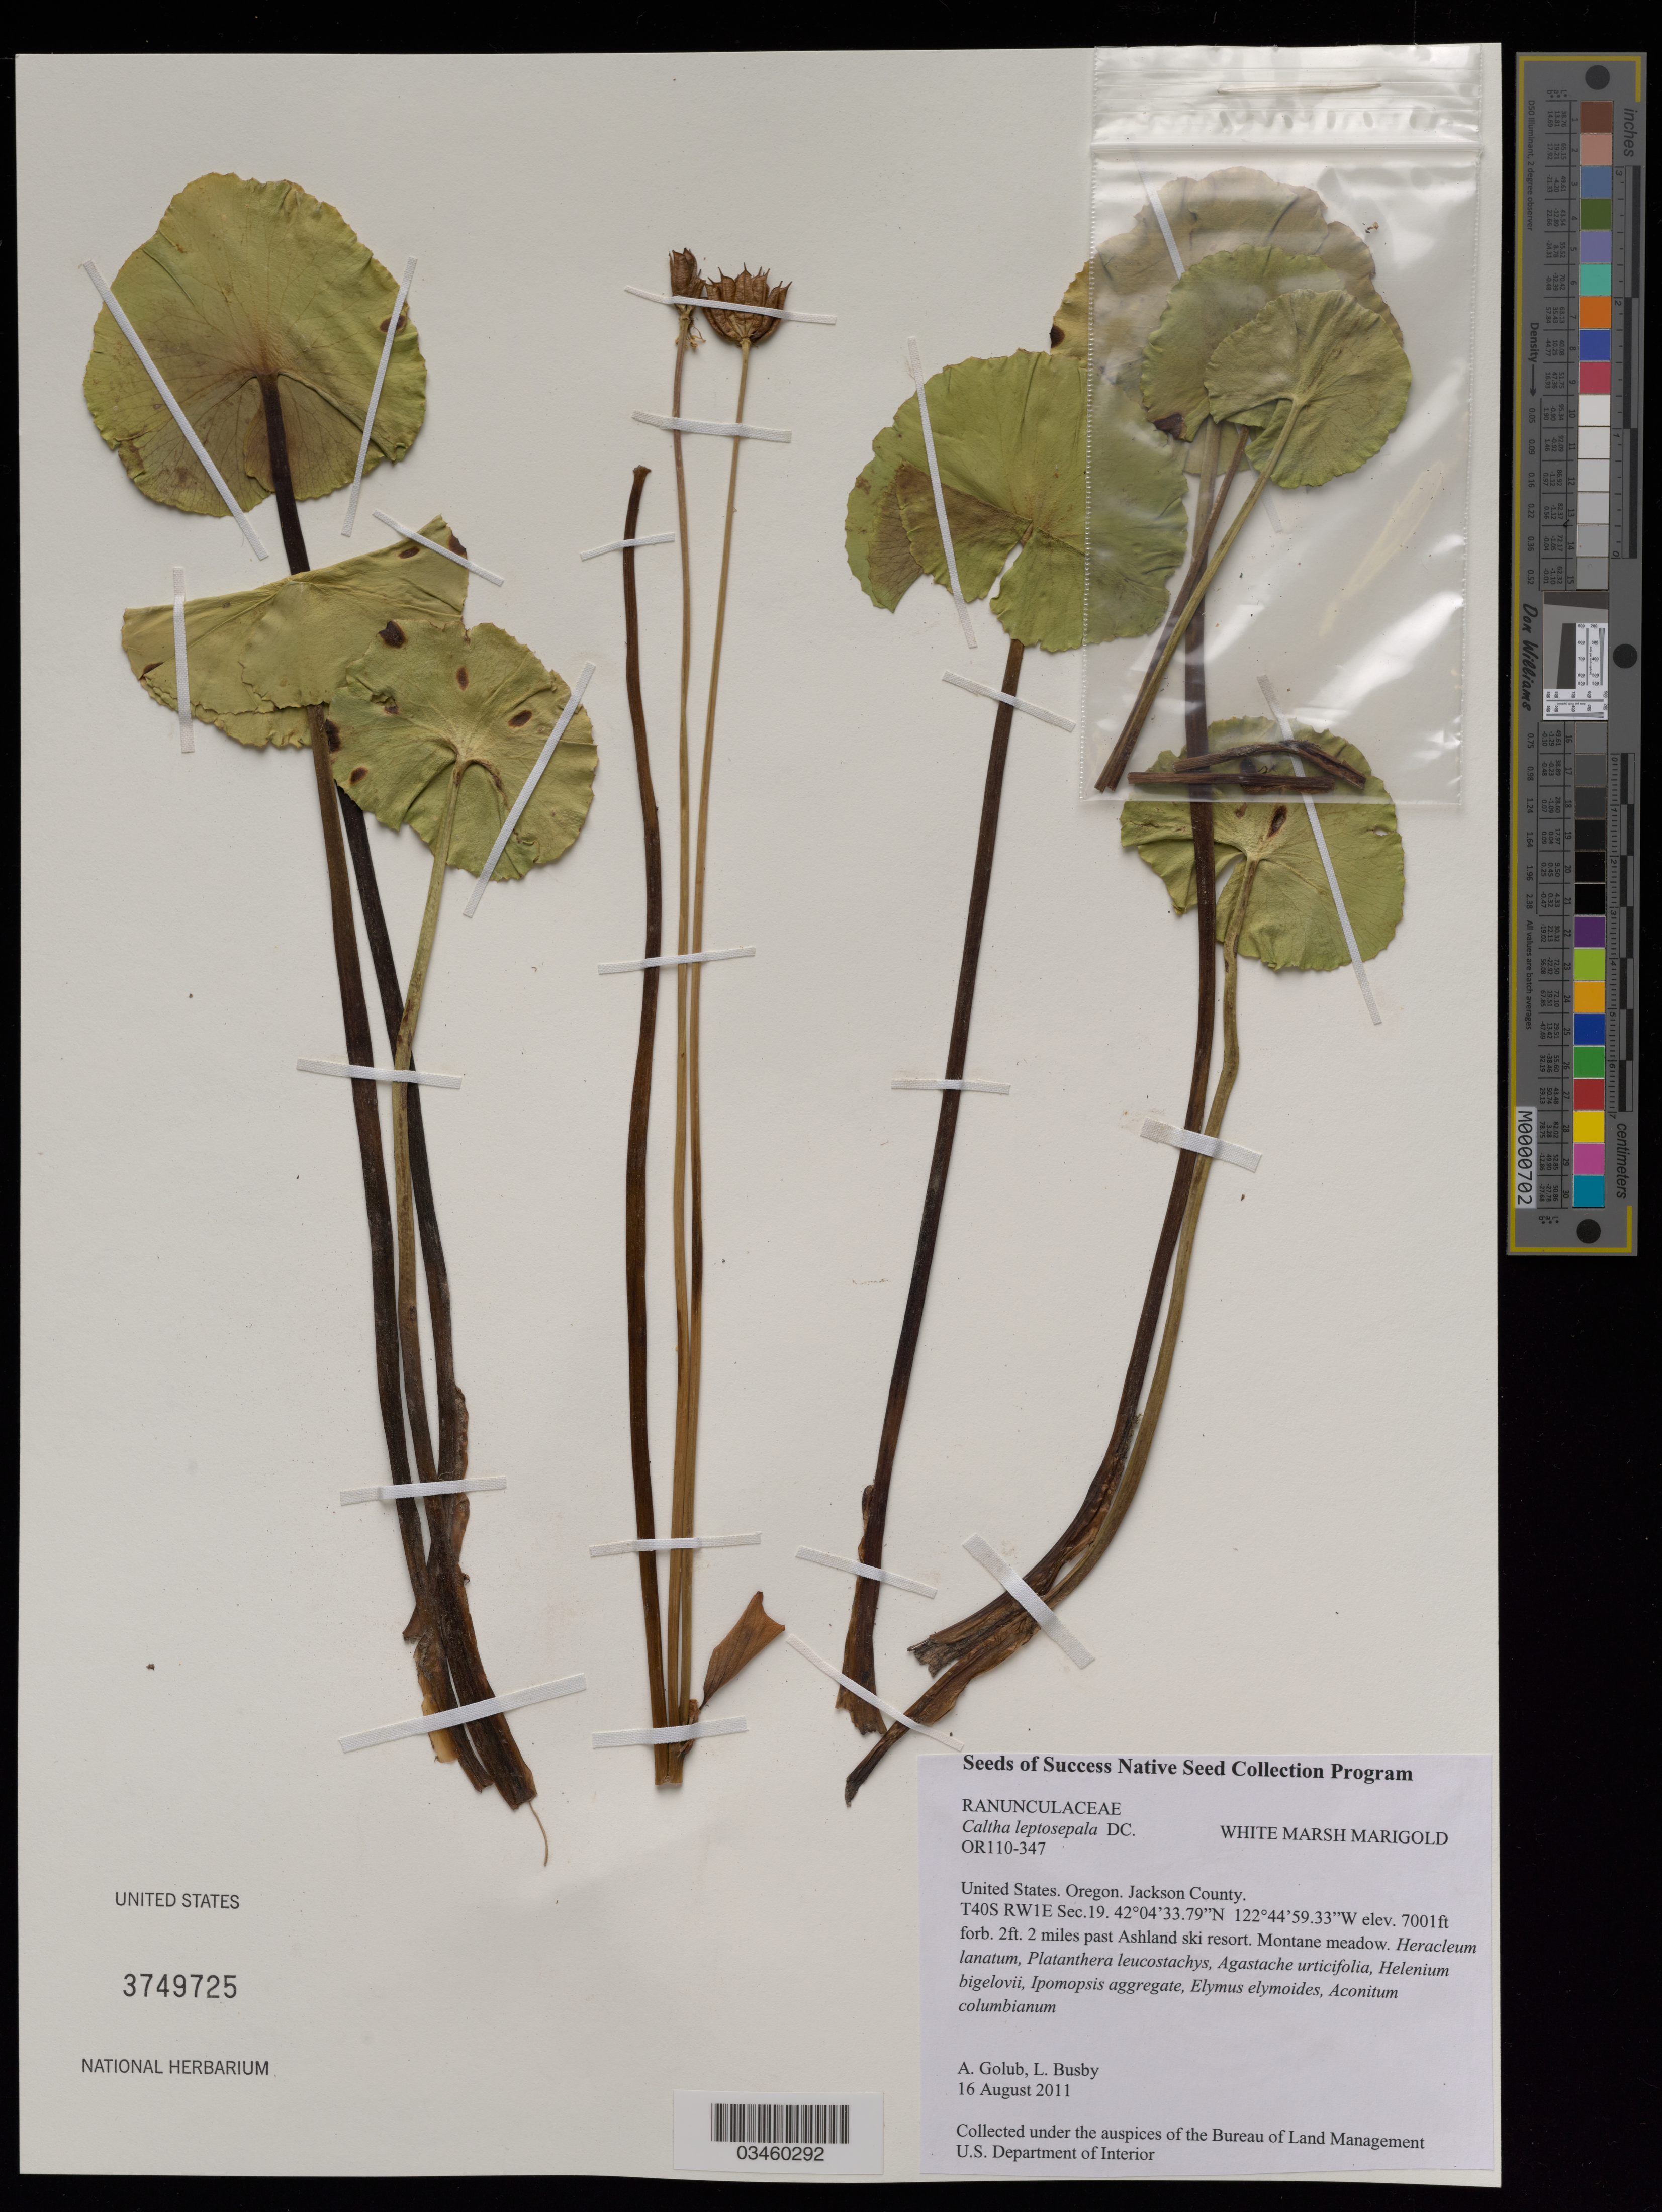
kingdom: Plantae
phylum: Tracheophyta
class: Magnoliopsida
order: Ranunculales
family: Ranunculaceae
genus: Caltha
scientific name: Caltha leptosepala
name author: DC.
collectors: A. Golub & L. Busby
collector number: OR110-347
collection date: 2011-08-16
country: United States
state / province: Oregon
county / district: Jackson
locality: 2 mi. past Ashland ski resort. T40S RW1E Sec 19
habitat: Montane meadow. With Heracleum lanatum, Helenium bigelovii, Ipomopsis aggregate, ect.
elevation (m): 2134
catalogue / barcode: US 3749725